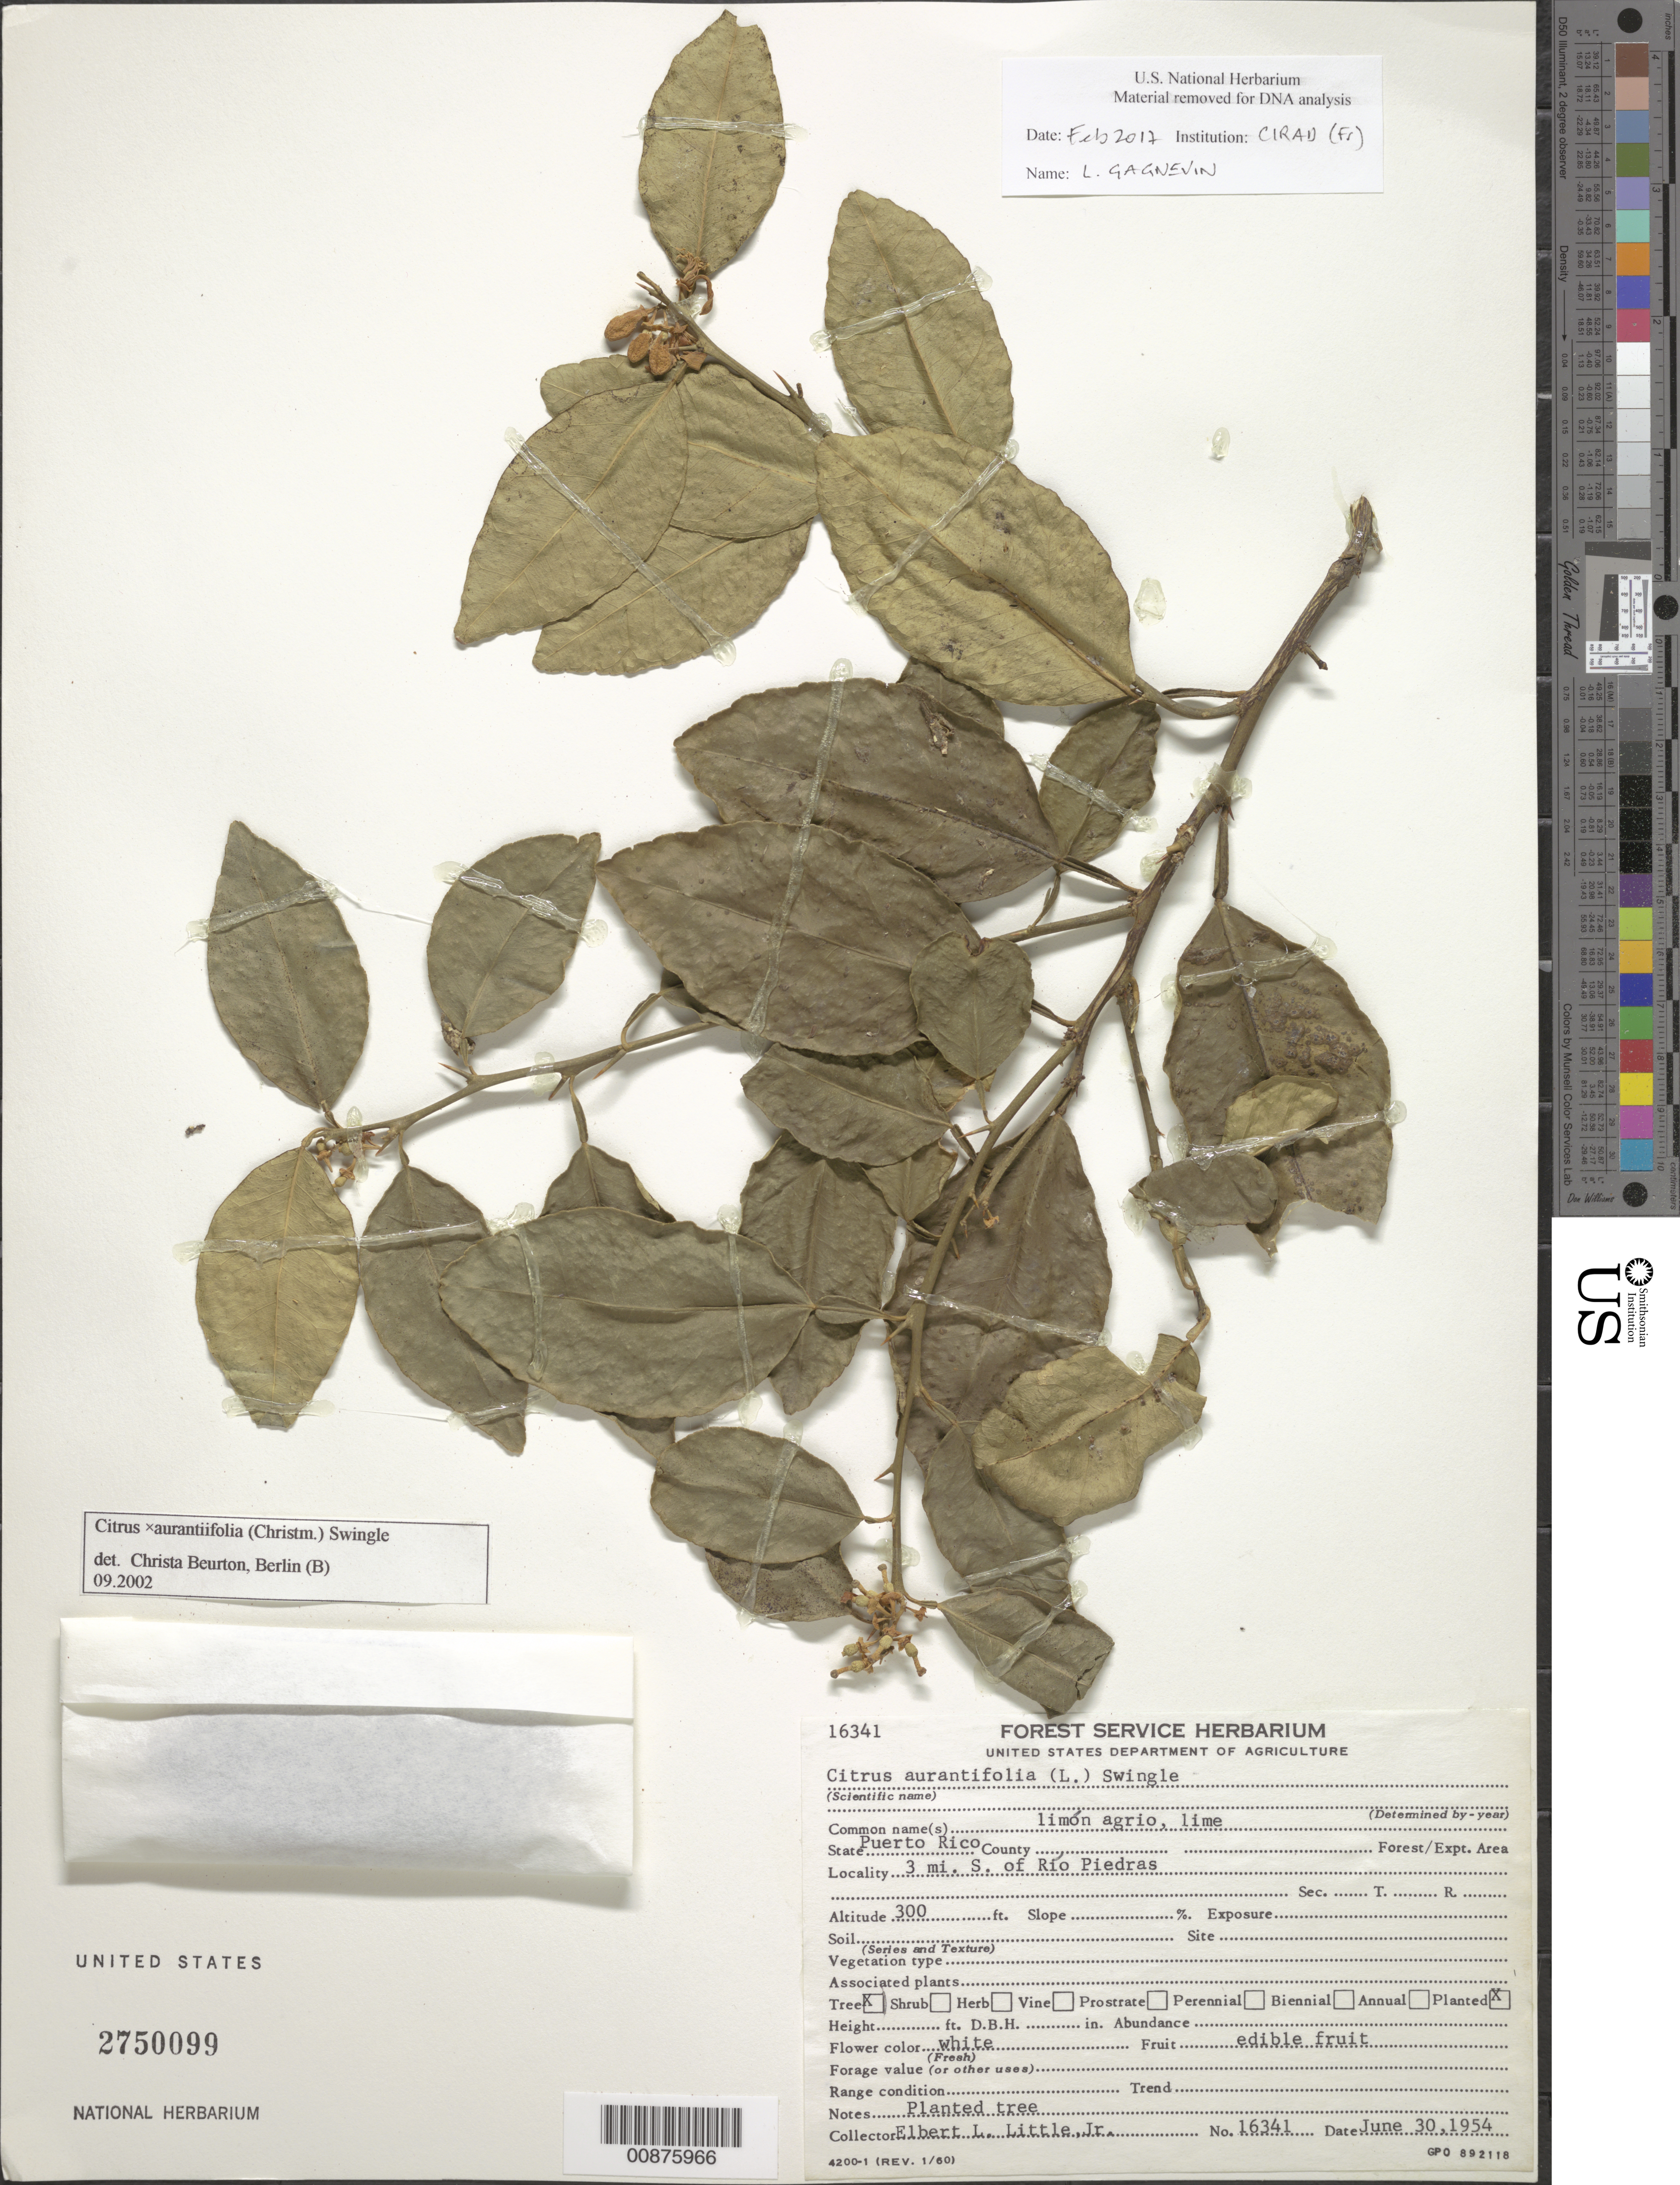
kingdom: Plantae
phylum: Tracheophyta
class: Magnoliopsida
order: Sapindales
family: Rutaceae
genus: Citrus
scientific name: Citrus maxima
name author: (Burm.) Merr.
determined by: Beurton, C.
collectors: E. L. Little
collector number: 16341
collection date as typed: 30 Jun 1954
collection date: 1954-06-30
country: Puerto Rico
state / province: San Juan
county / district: Río Piedras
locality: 3 miles S of Río Piedras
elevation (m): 300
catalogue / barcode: US 2750099